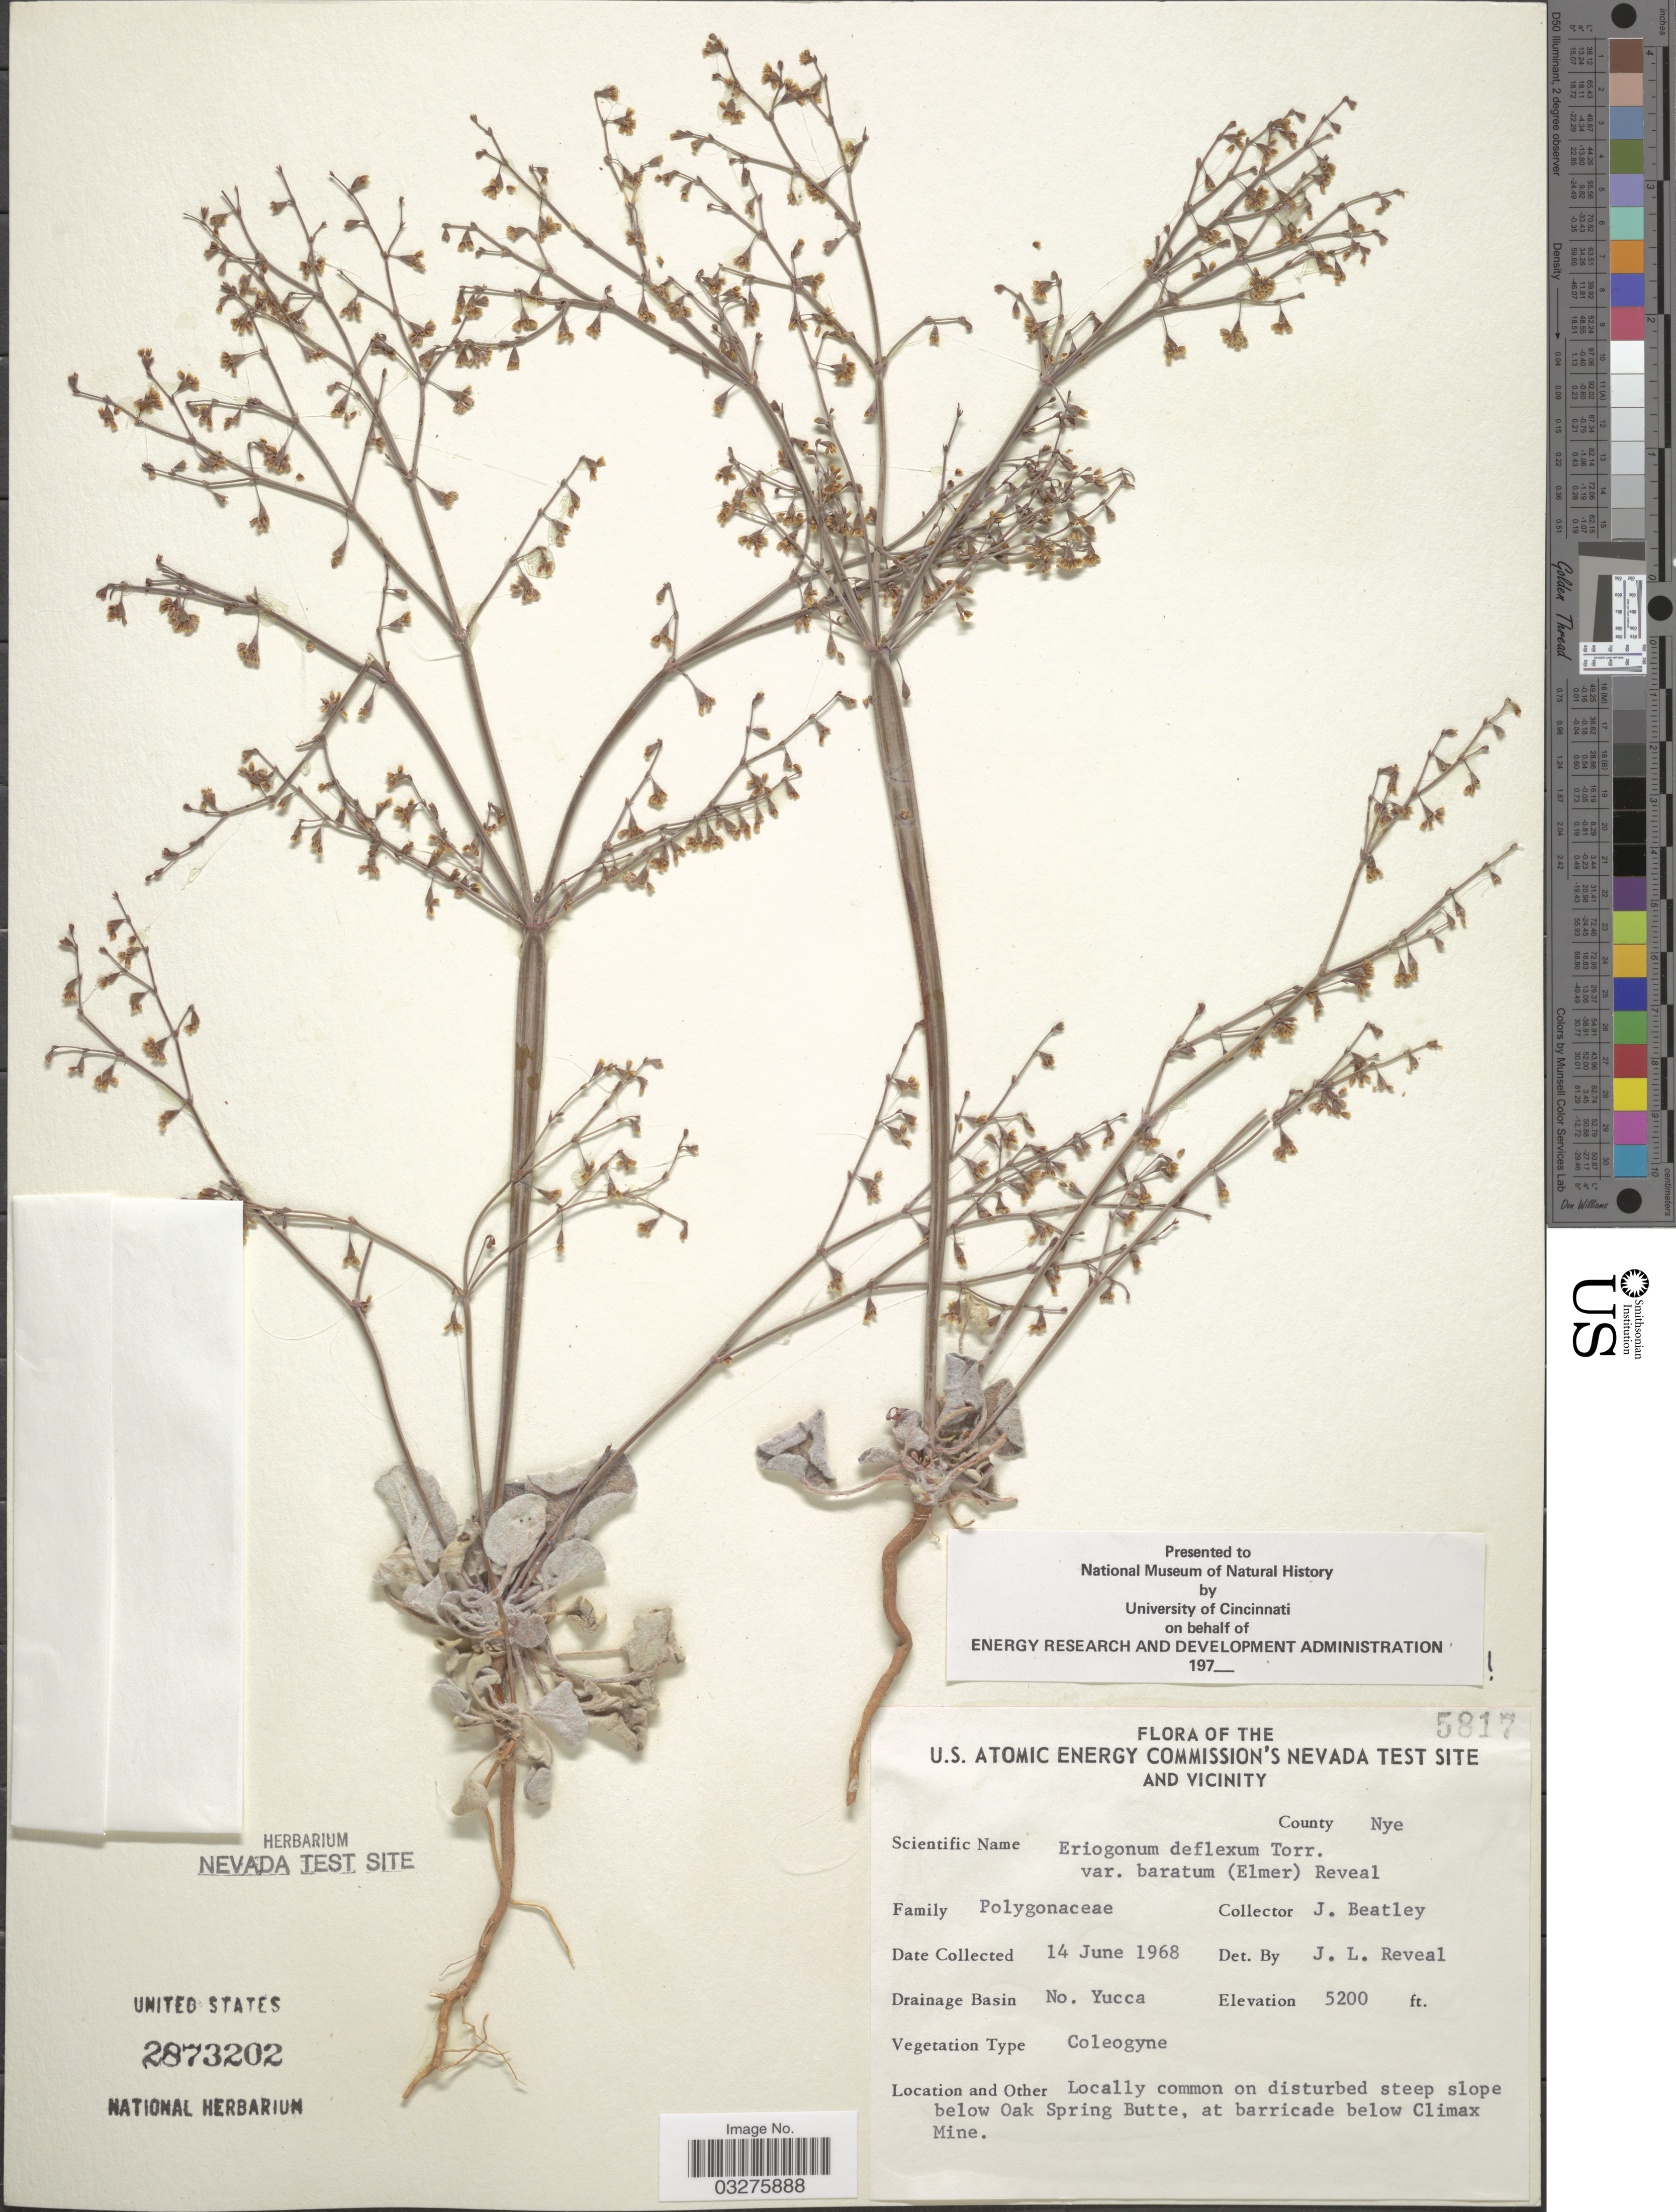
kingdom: Plantae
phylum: Tracheophyta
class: Magnoliopsida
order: Caryophyllales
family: Polygonaceae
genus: Eriogonum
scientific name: Eriogonum deflexum var. baratum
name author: (Elmer) Reveal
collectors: J. C. Beatley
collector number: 5817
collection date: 1968-06-14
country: United States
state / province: Nevada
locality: U.S. Atomic Energy Commission's Nevada test site and vicinity. County Nye. Drainage Basin No. Yucca. Steep slope below Oak Spring Butte, at barricade below Climax Mine.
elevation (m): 1585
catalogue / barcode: US 2873202